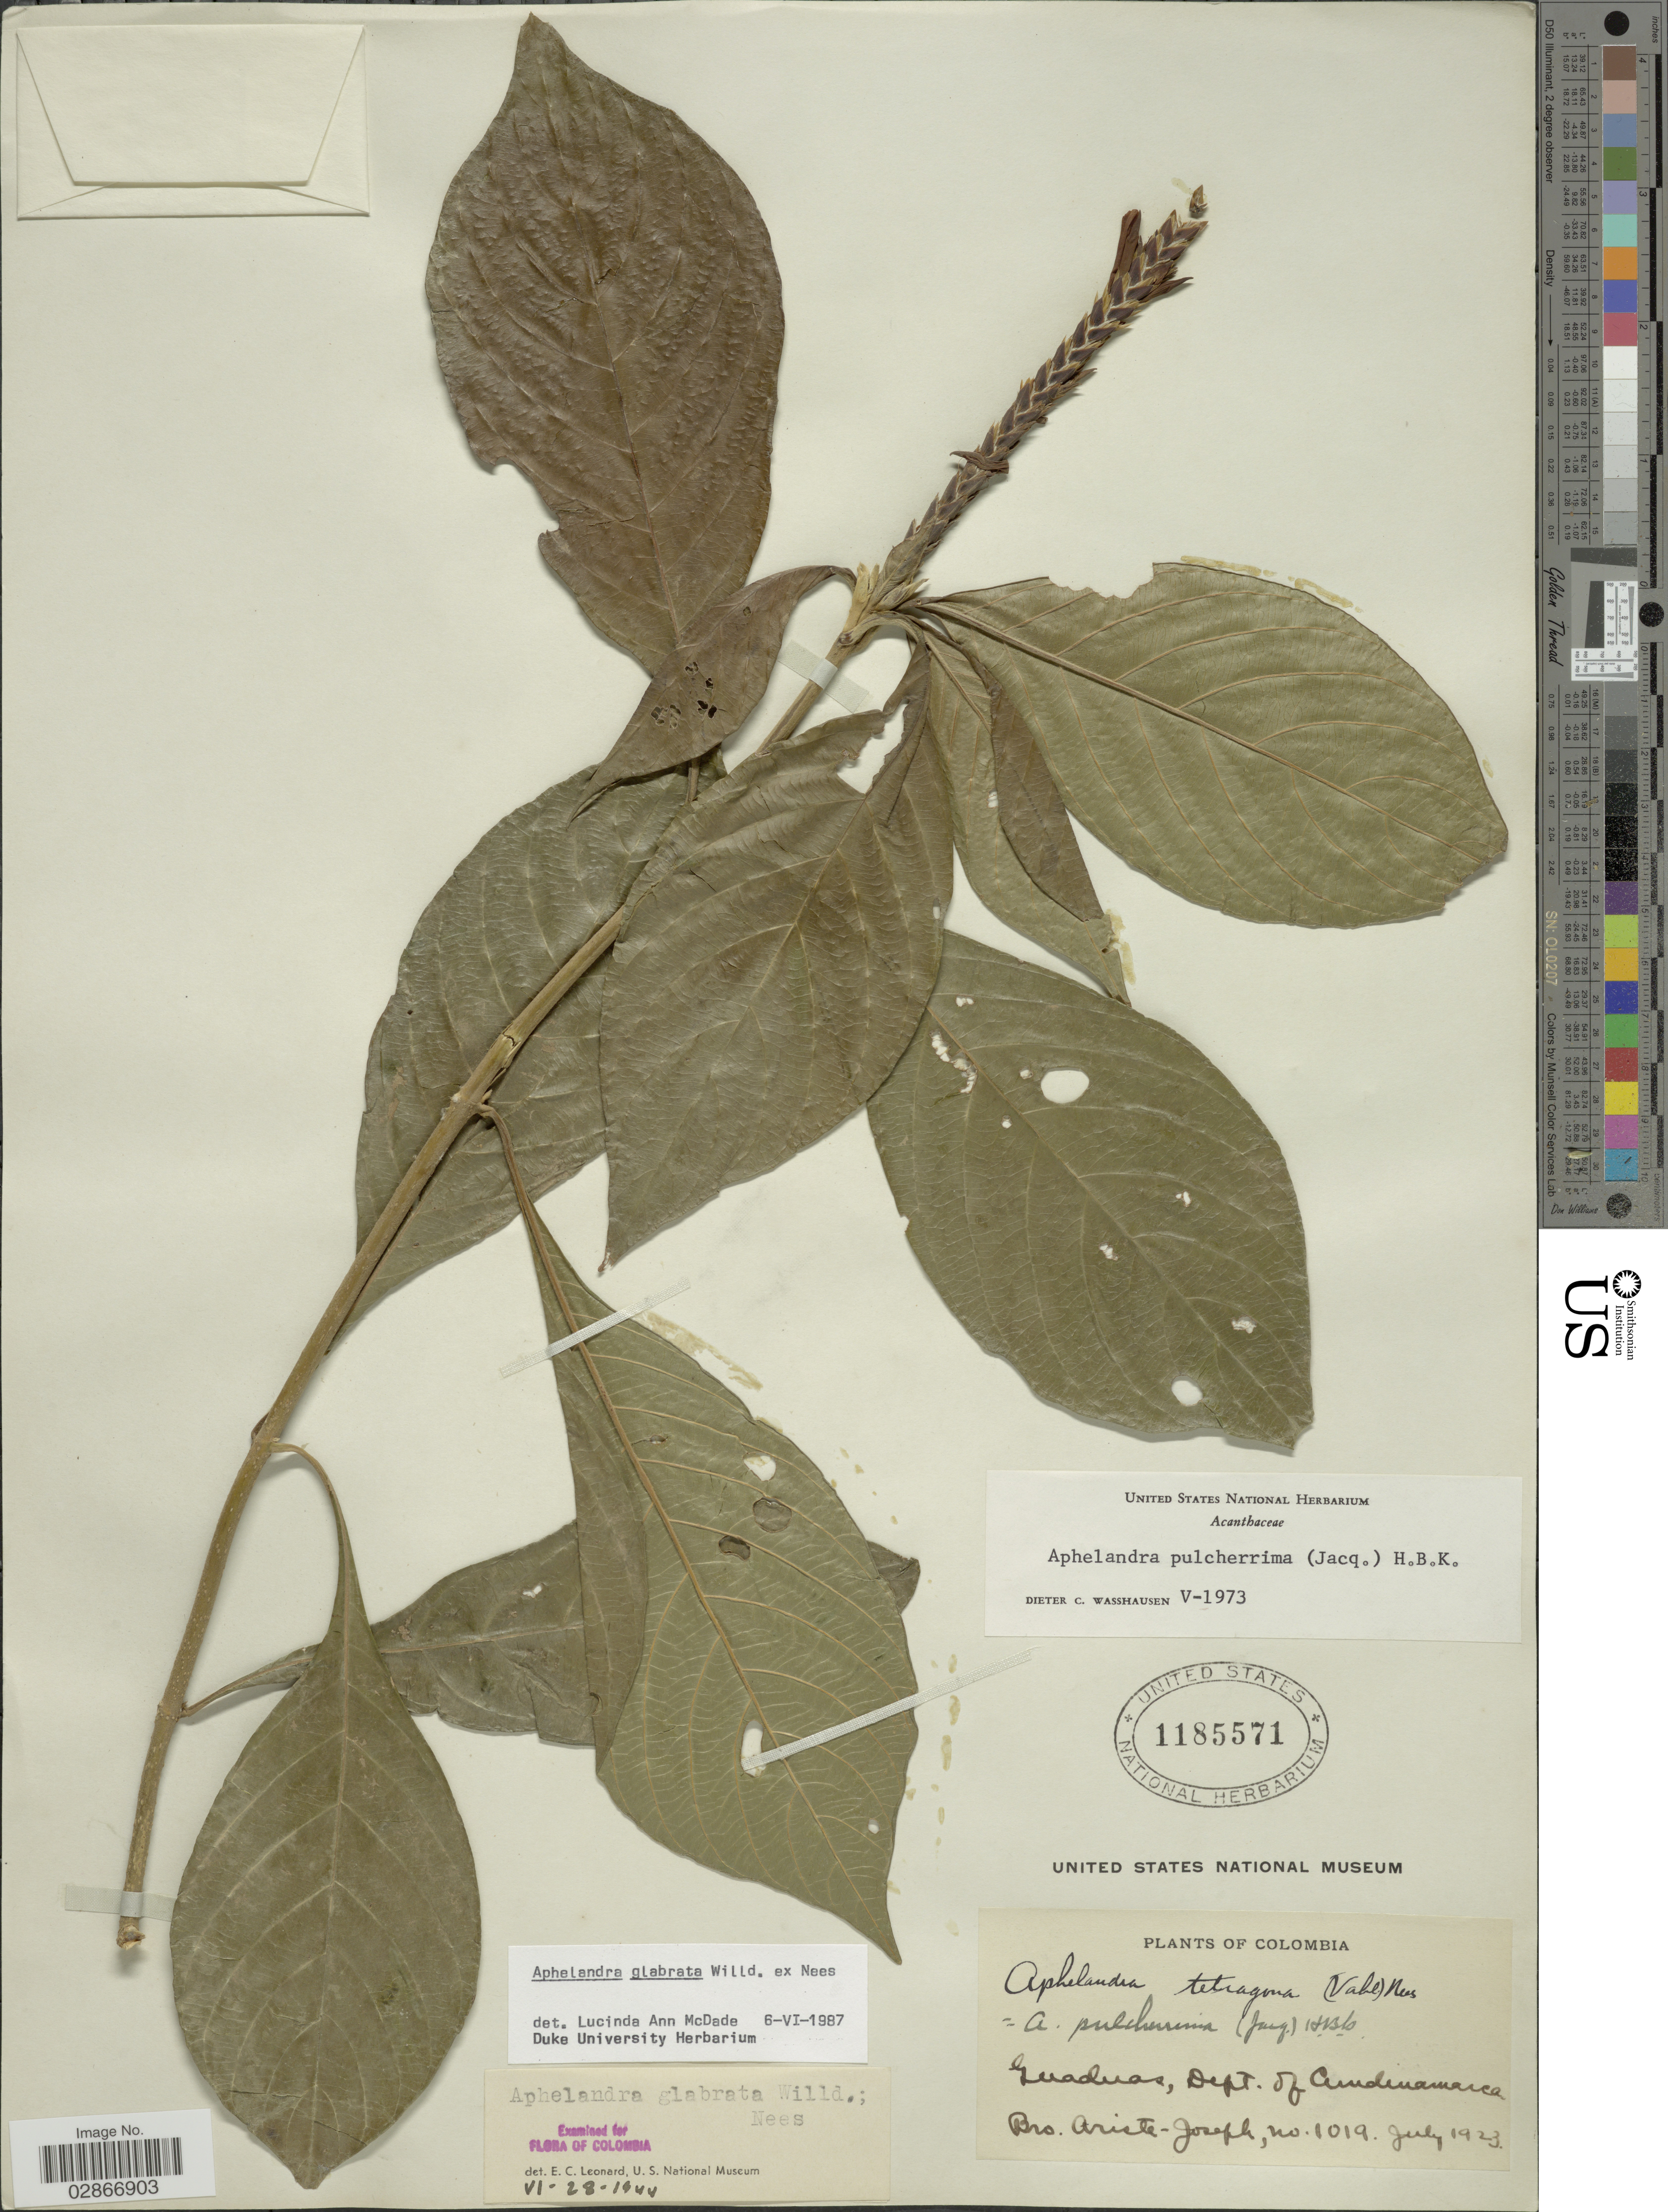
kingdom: Plantae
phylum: Tracheophyta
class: Magnoliopsida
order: Lamiales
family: Acanthaceae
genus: Aphelandra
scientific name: Aphelandra glabrata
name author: Willd. ex Nees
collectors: Bro. Ariste-Joseph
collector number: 1019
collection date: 1923-07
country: Colombia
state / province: Cundinamarca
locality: Guaduas, Dept. of Cundinamarca.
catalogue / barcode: US 1185571